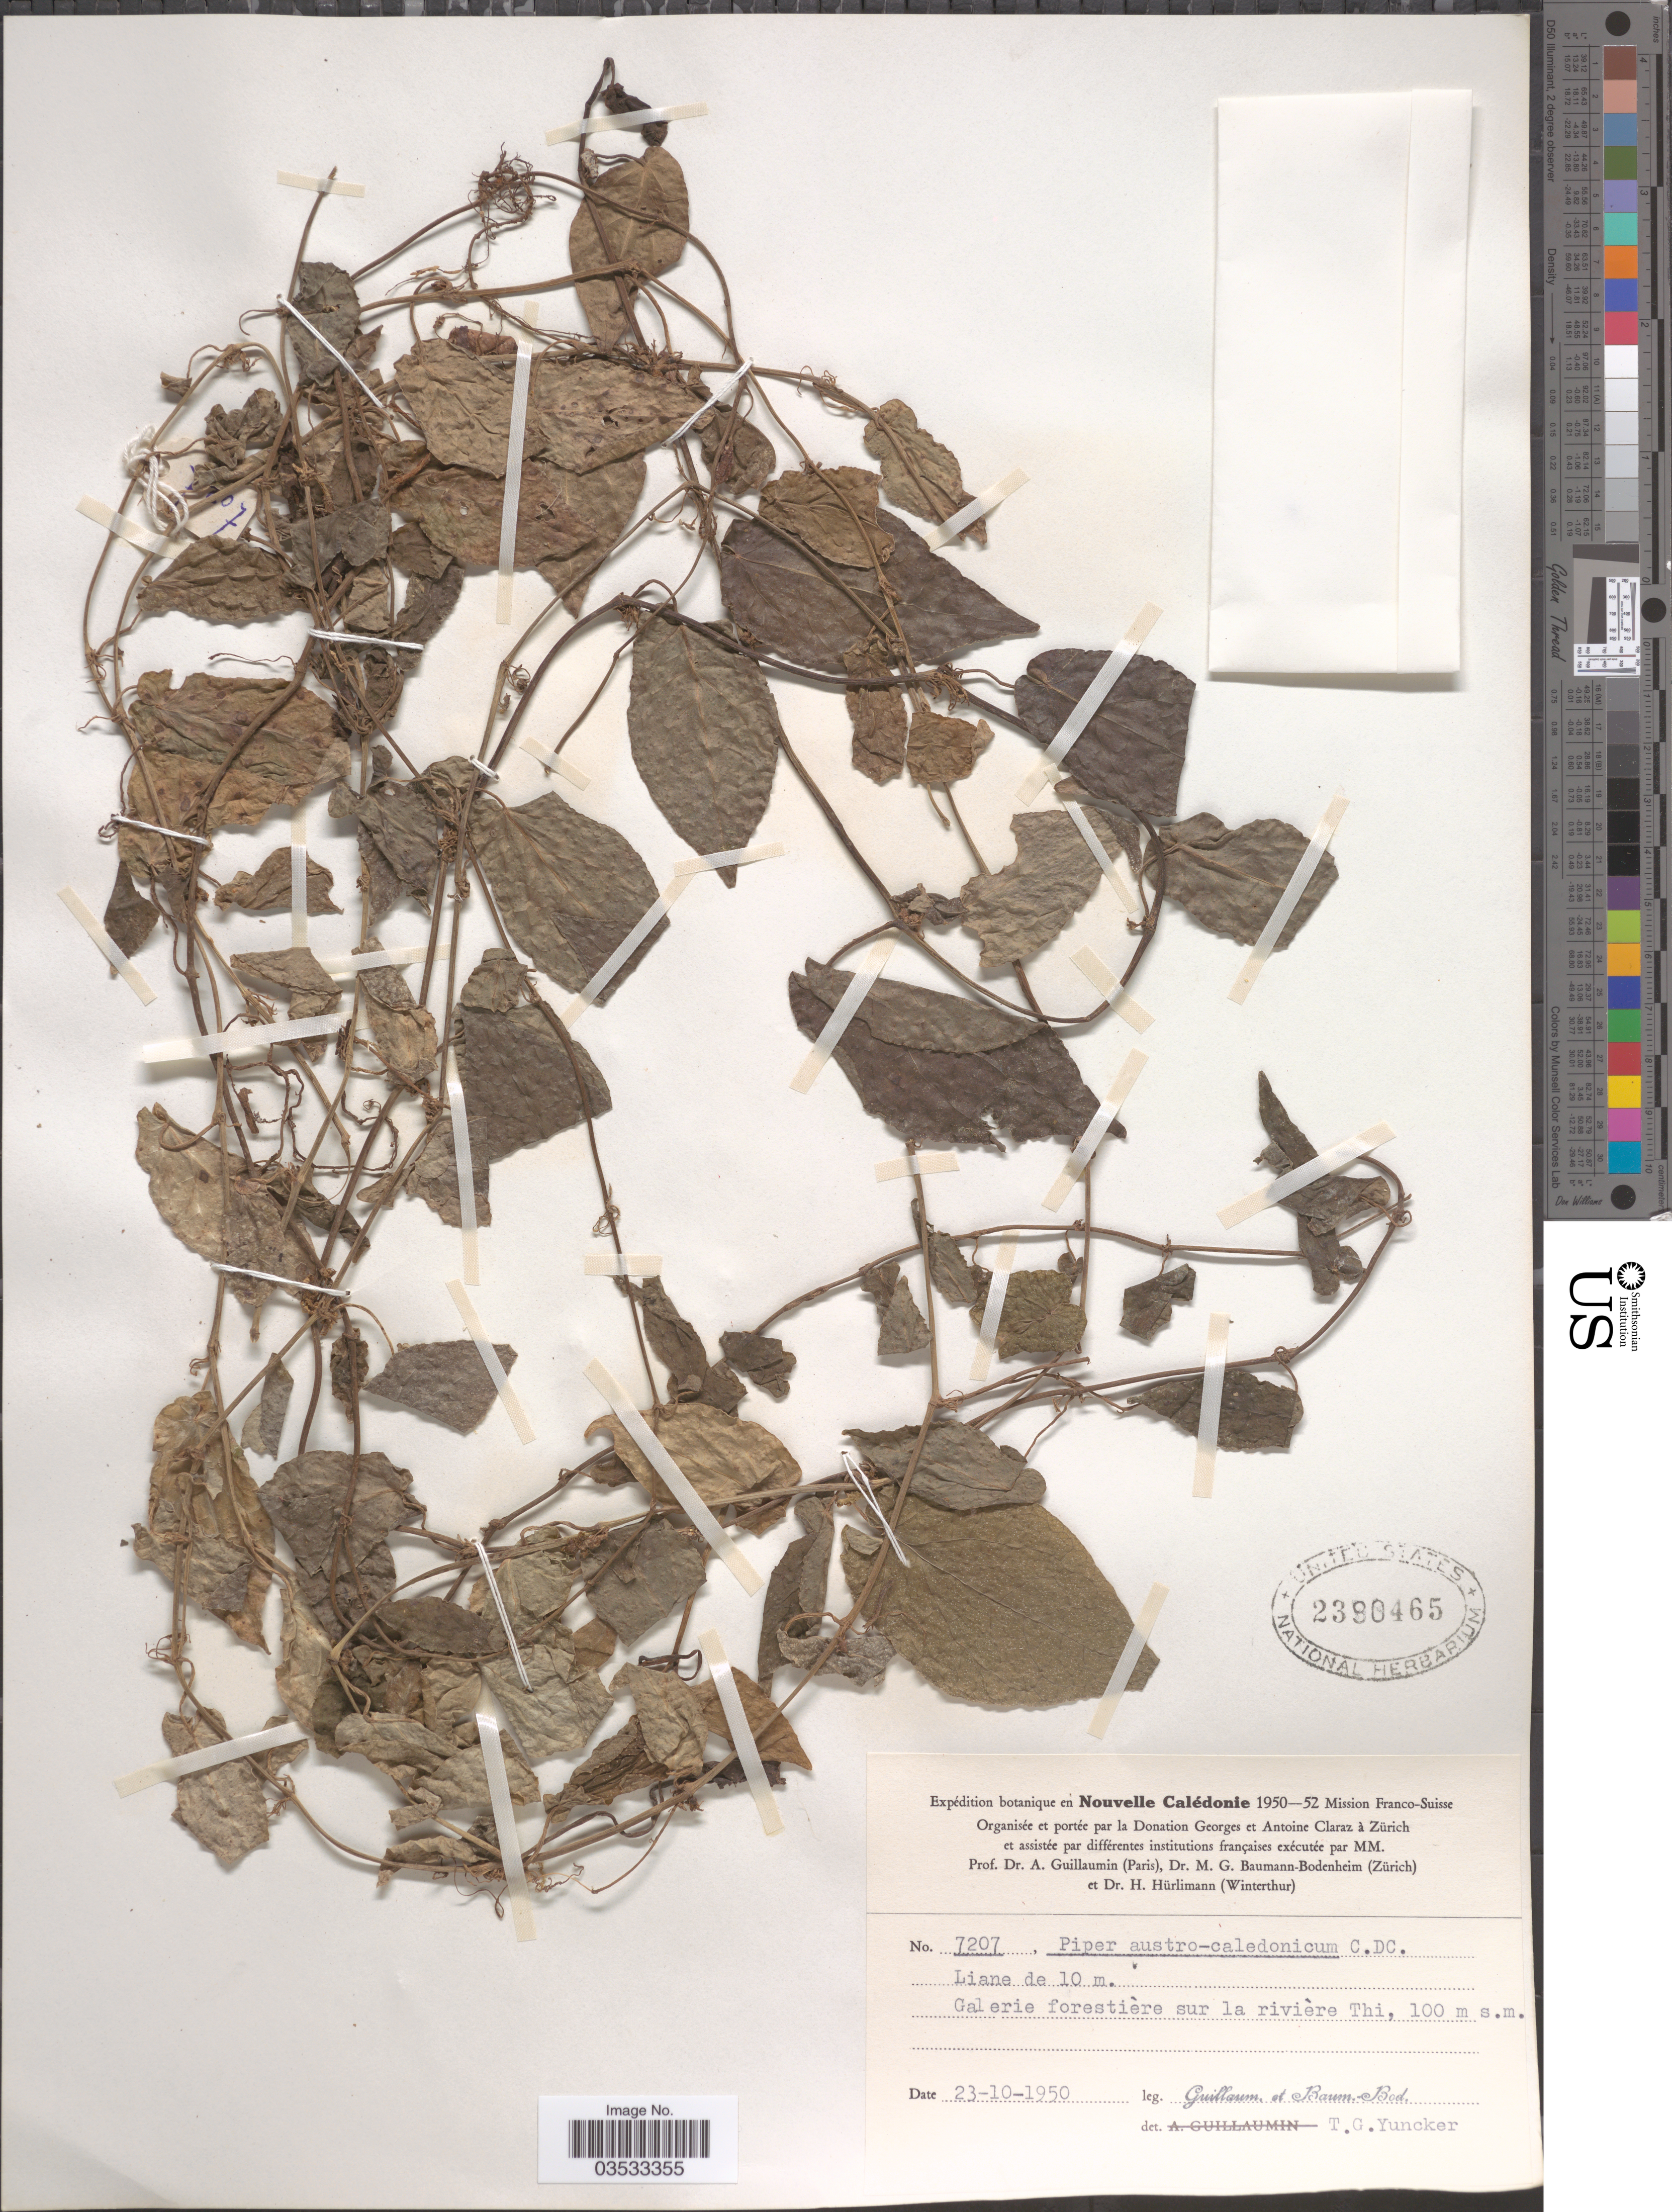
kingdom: Plantae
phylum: Tracheophyta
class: Magnoliopsida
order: Piperales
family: Piperaceae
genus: Piper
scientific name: Piper austrocaledonicum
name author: C. DC.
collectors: A. Guillaumin & M. G. Baumann-Bodenheim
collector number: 7207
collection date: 1950-10-23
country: New Caledonia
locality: Nouvelle Calédonie. Galerie forestière sur la rivière Thi.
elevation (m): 100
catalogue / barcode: US 2390465